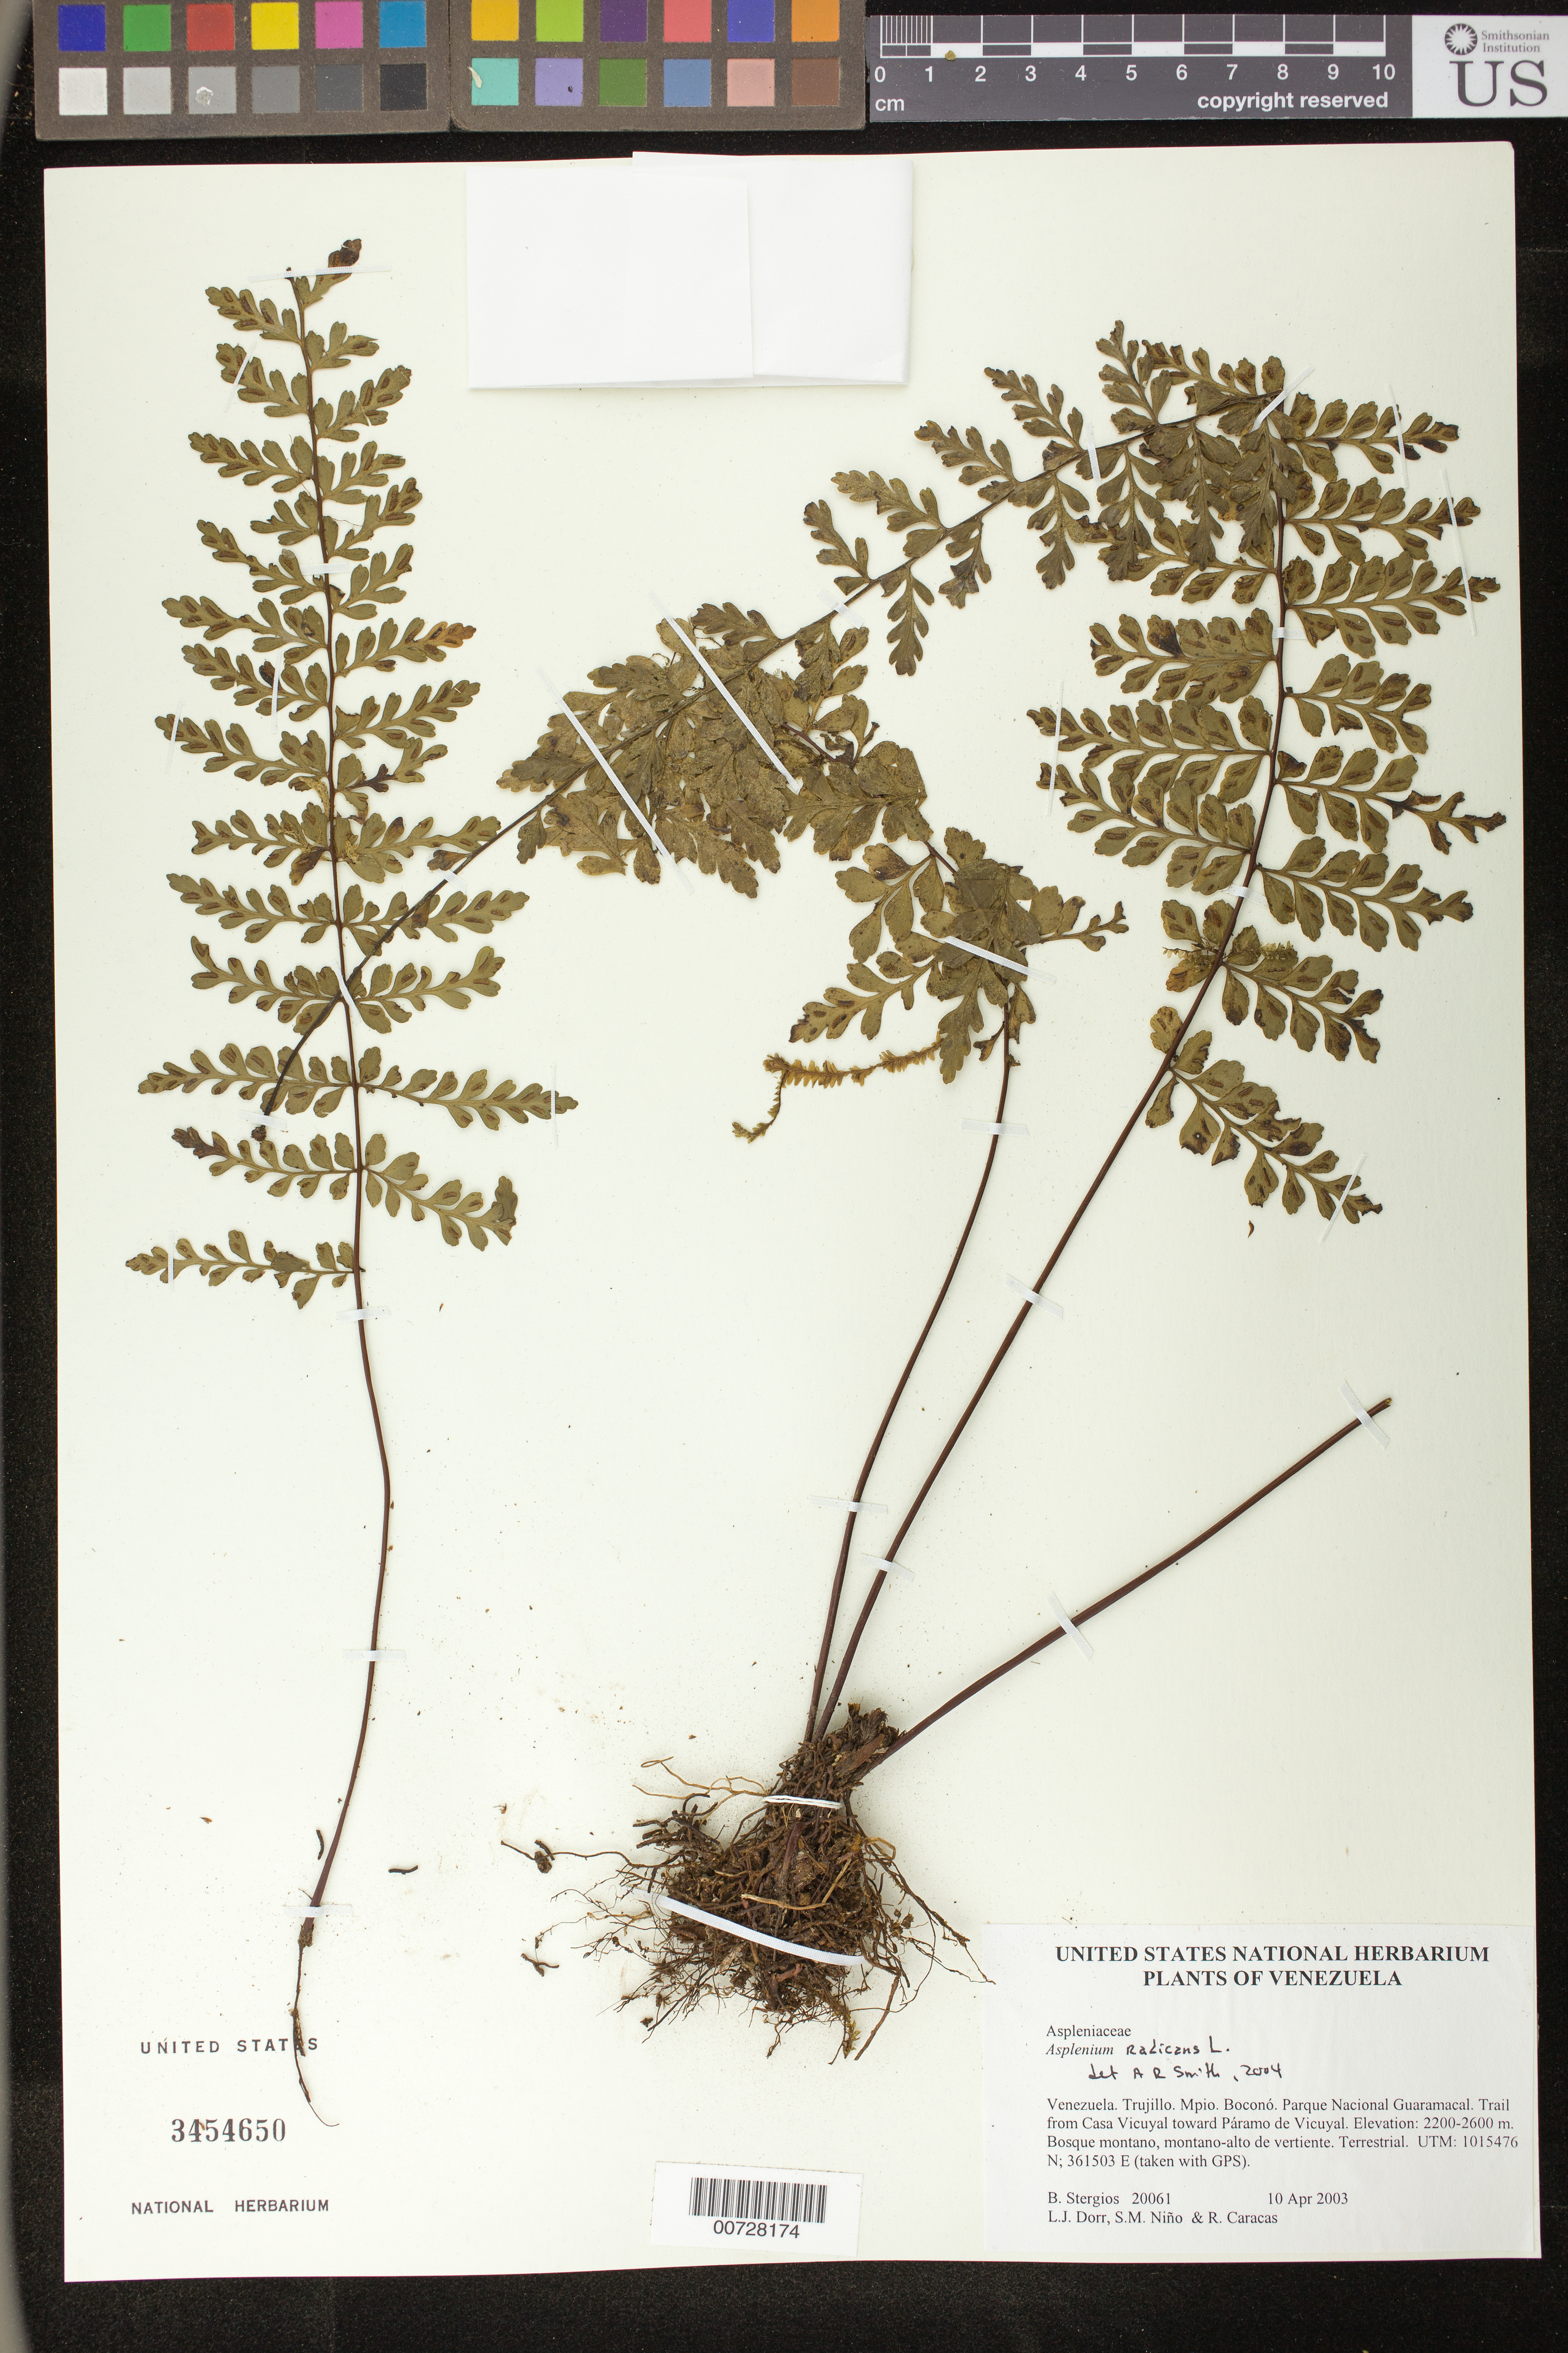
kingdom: Plantae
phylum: Tracheophyta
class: Polypodiopsida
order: Polypodiales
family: Aspleniaceae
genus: Asplenium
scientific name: Asplenium radicans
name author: L.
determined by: Smith, Alan R., (UC)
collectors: B. G. Stergios, L. J. Dorr, S. M. Niño & R. Caracas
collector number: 20061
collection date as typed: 10 Apr 2003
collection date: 2003-04-10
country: Venezuela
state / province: Trujillo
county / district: Boconó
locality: Parque Nacional Guaramacal. Trail from Casa Vicuyal toward Páramo de Vicuyal.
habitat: Bosque montano, montano-alto de vertiente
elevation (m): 2200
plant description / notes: NY, PORT, UC, US, VEN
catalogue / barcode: US 3454650